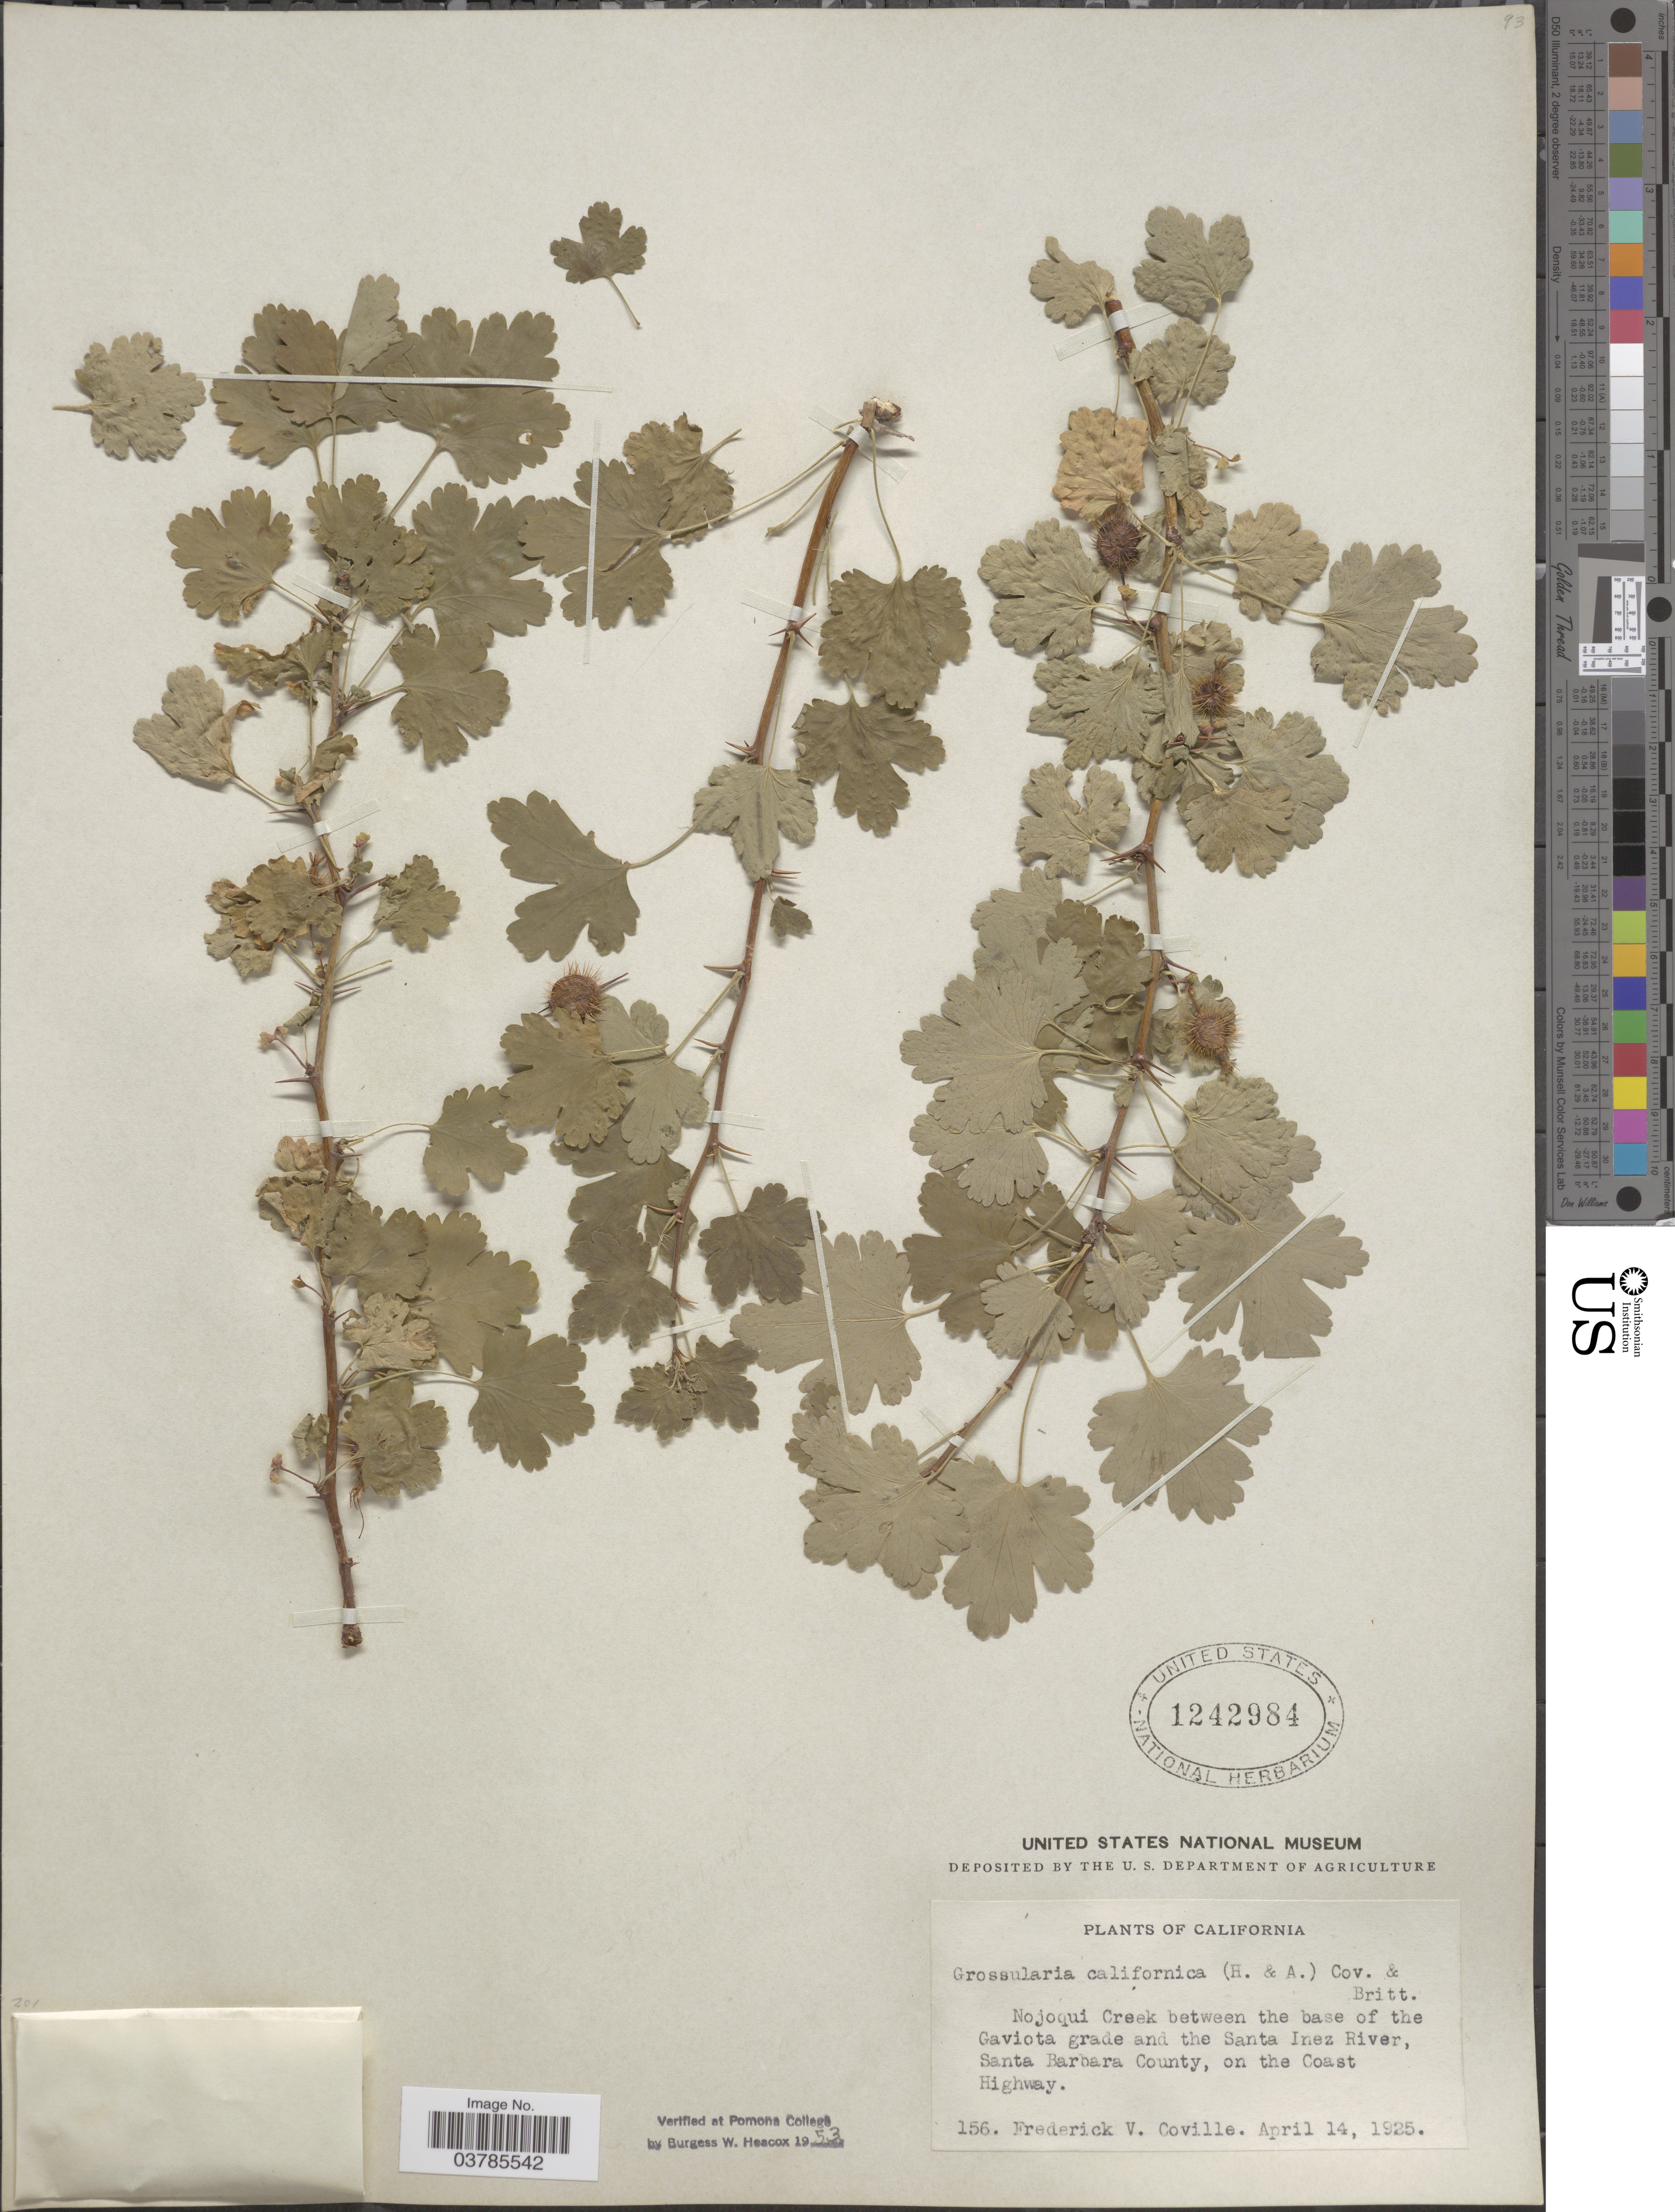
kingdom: Plantae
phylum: Tracheophyta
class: Magnoliopsida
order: Saxifragales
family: Grossulariaceae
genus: Ribes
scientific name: Ribes californicum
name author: Hook. & Arn.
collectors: F. V. Coville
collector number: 156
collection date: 1925-04-14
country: United States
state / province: California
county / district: Santa Barbara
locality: Nojoqui Creek between the base of the Gaviota grade and the Santa Inez River, Santa Barbara County, on the Coast Highway.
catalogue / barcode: US 1242984